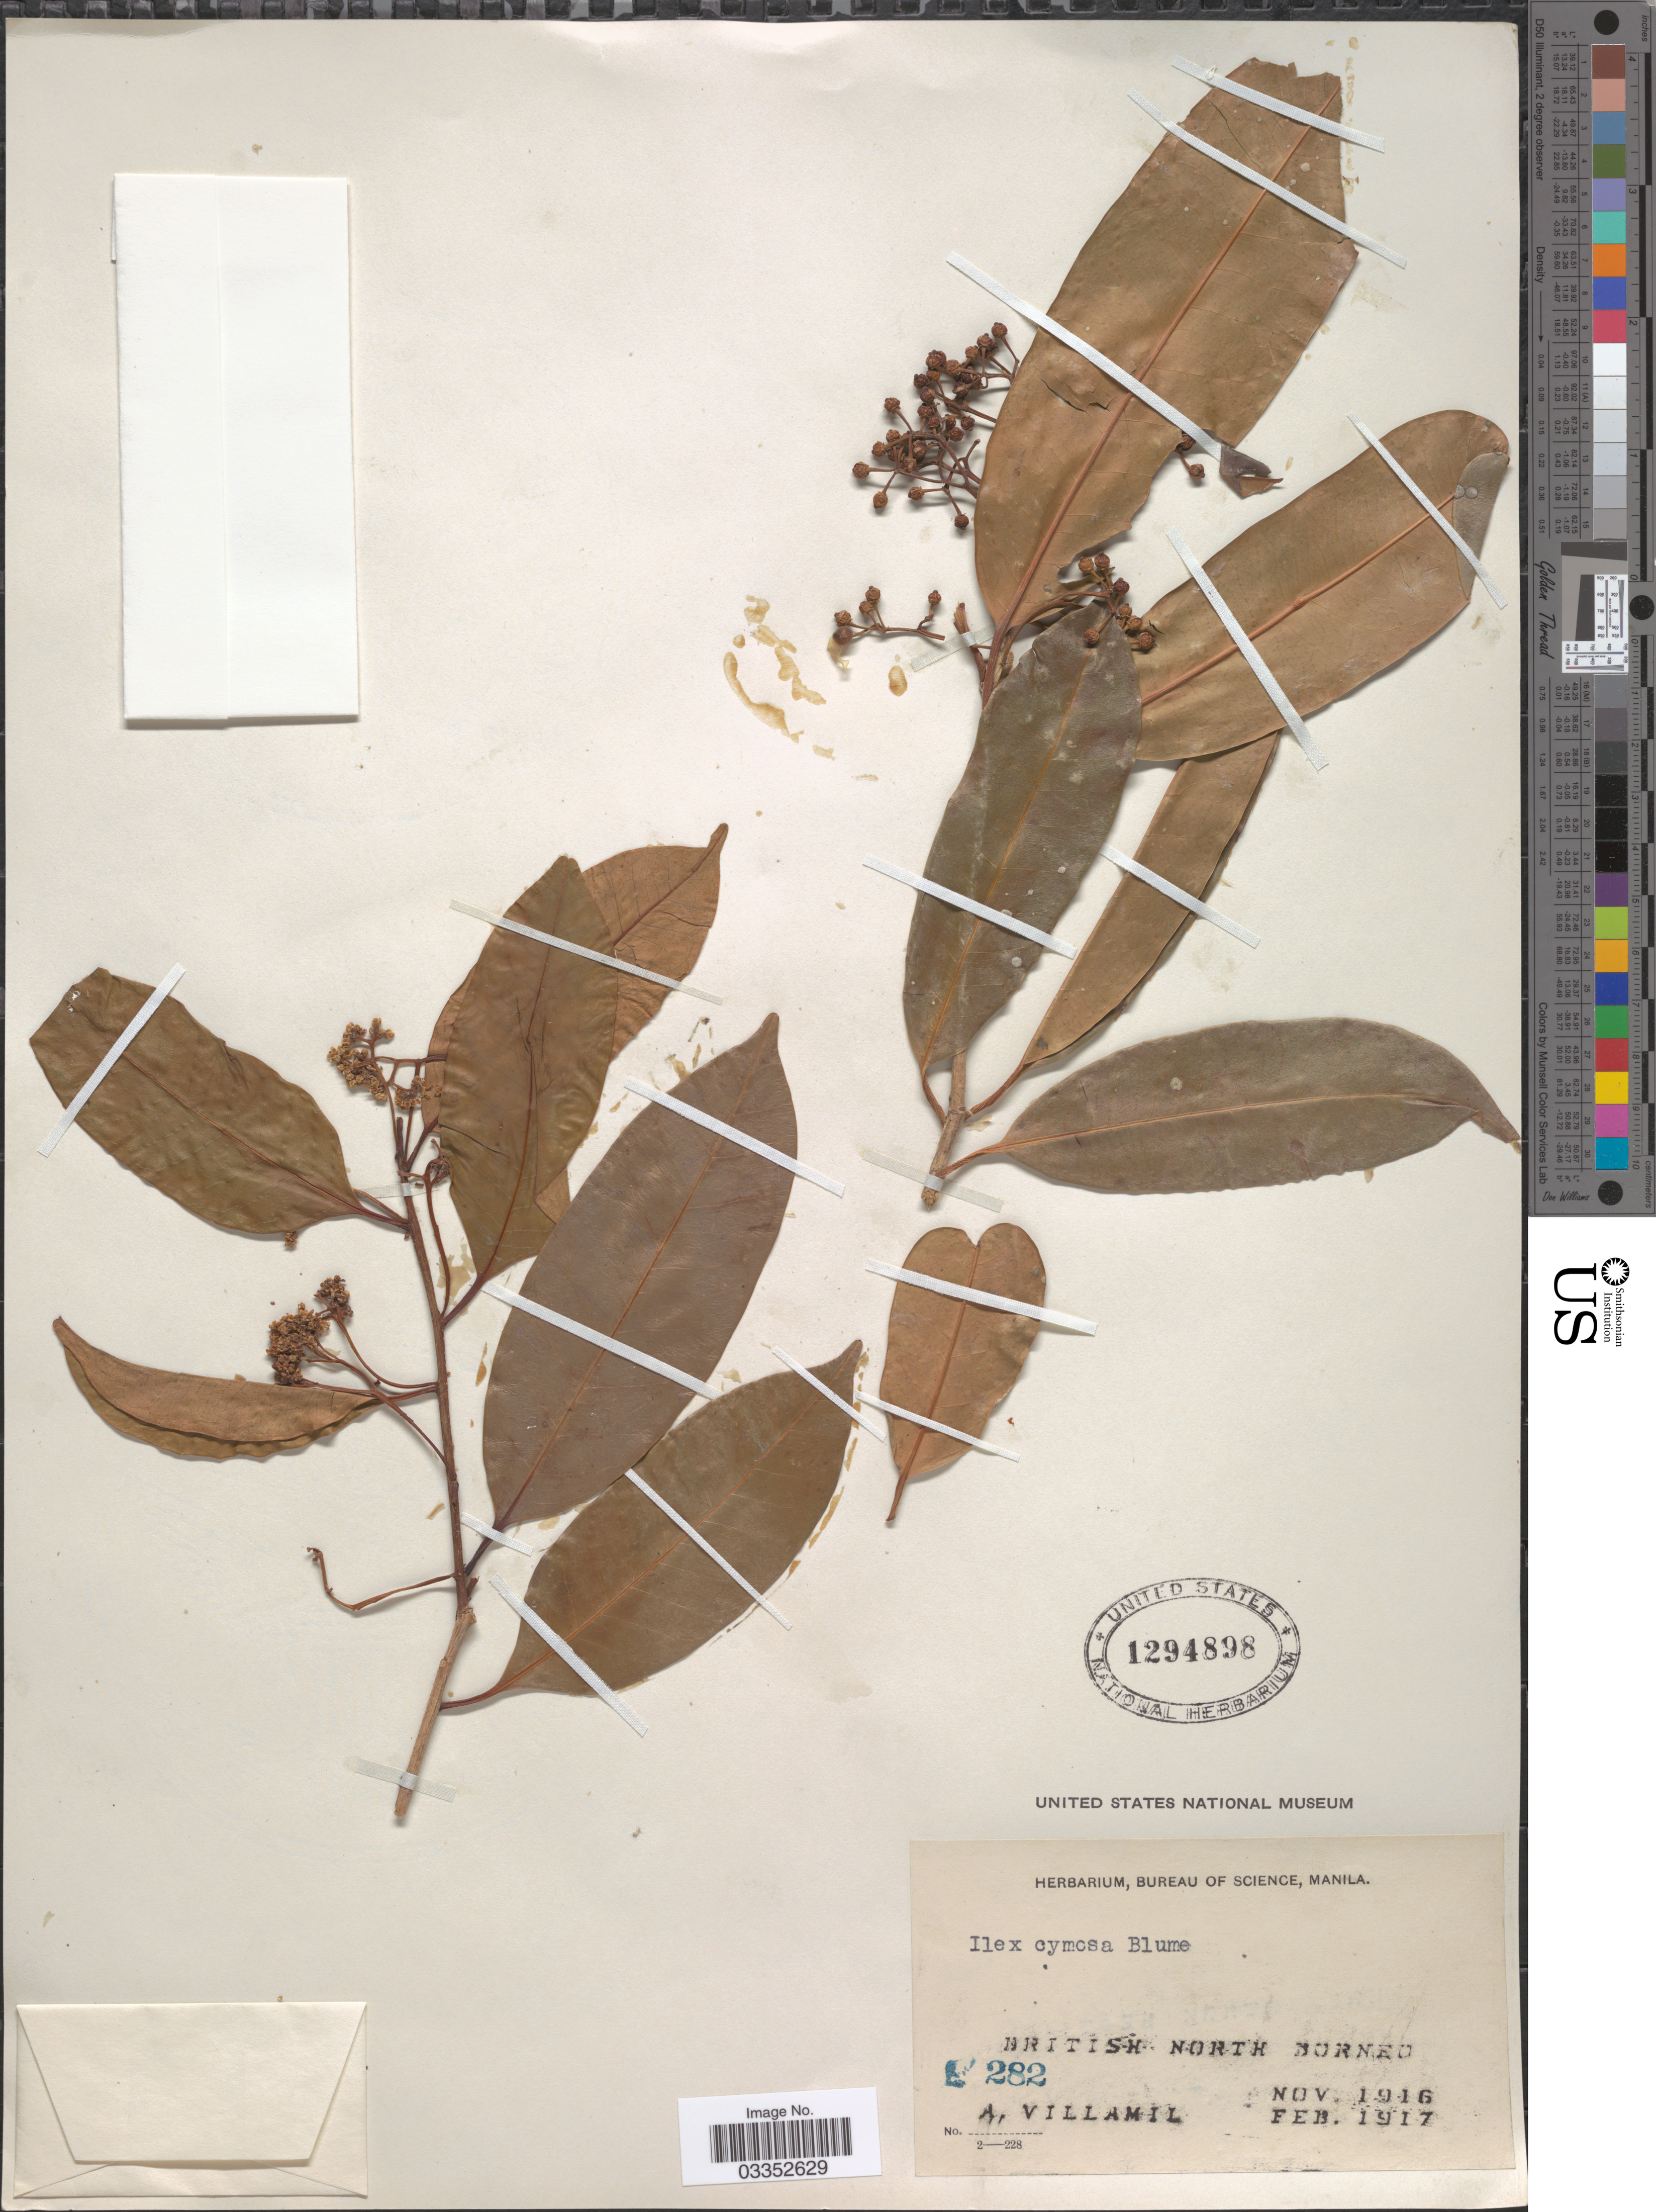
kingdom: Plantae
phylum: Tracheophyta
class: Magnoliopsida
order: Aquifoliales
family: Aquifoliaceae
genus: Ilex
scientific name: Ilex cymosa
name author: Blume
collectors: A. Villamil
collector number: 282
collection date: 1916-11/1917-02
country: Malaysia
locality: British North Borneo.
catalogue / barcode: US 1294898